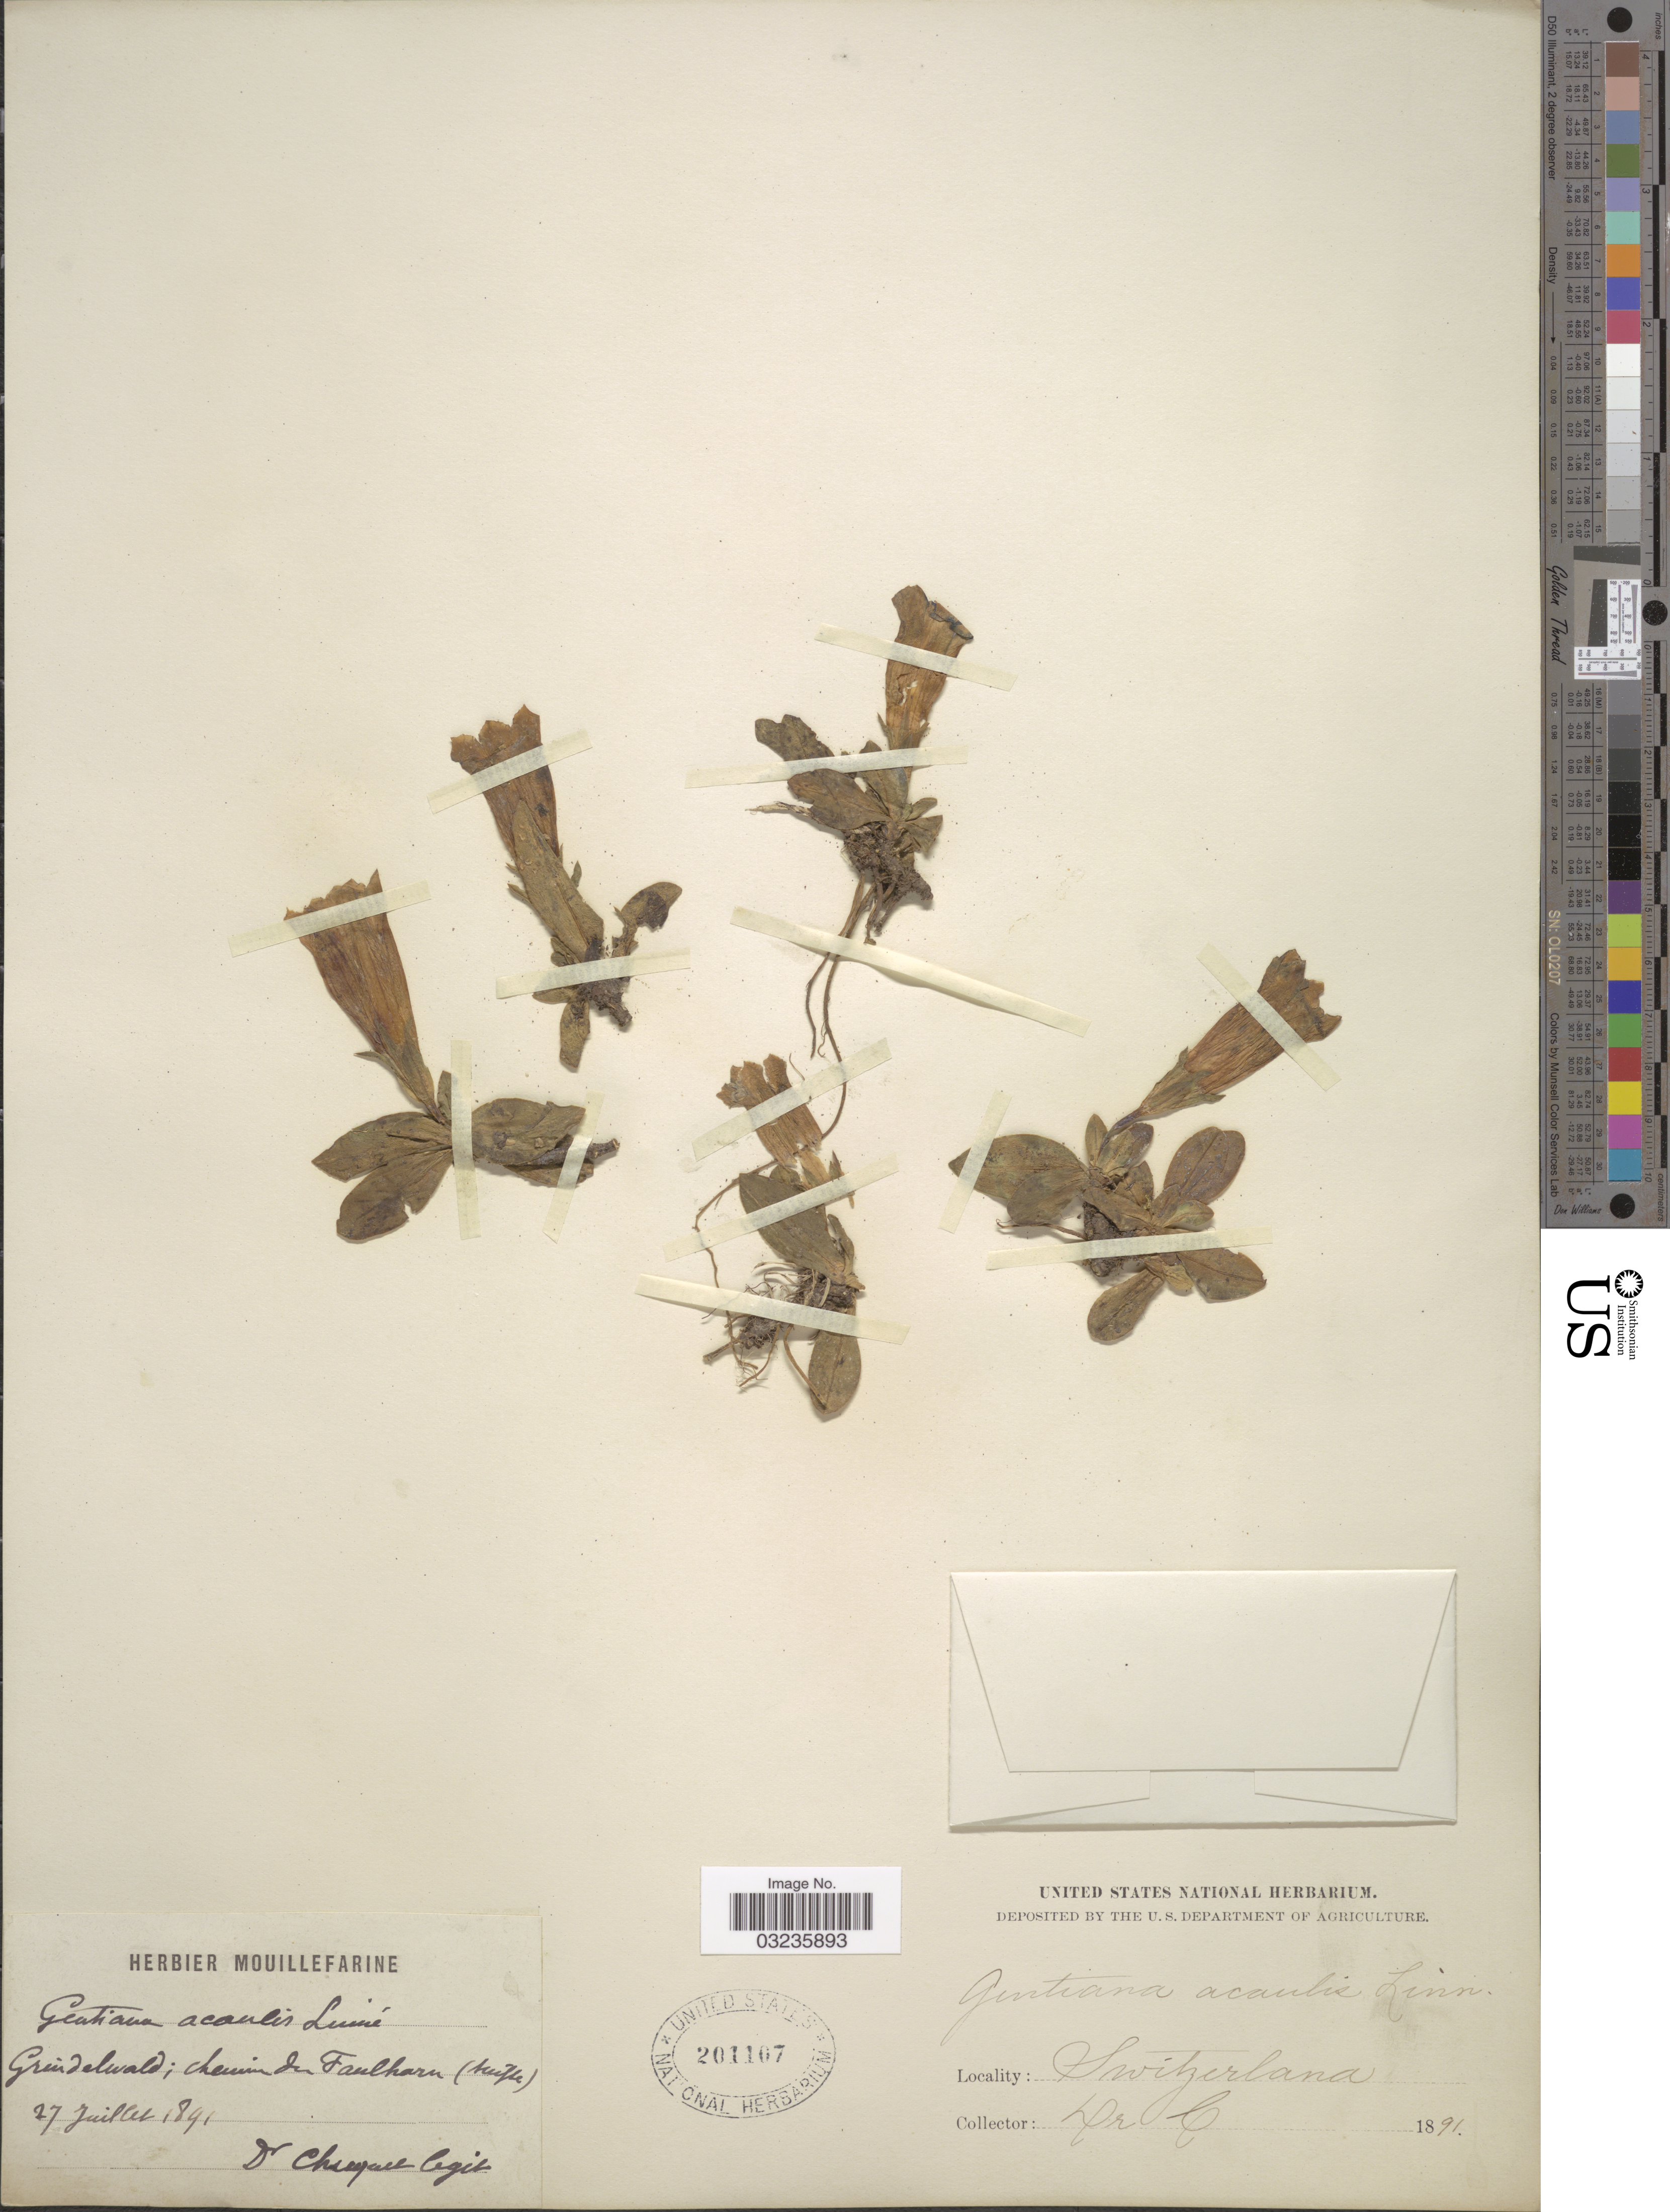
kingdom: Plantae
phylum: Tracheophyta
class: Magnoliopsida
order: Gentianales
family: Gentianaceae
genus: Gentiana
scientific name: Gentiana acaulis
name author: L.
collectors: Chuquet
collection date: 1891-07-27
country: Switzerland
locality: Grindelwald; chemin de Faulhorn (suisse).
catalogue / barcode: US 201107